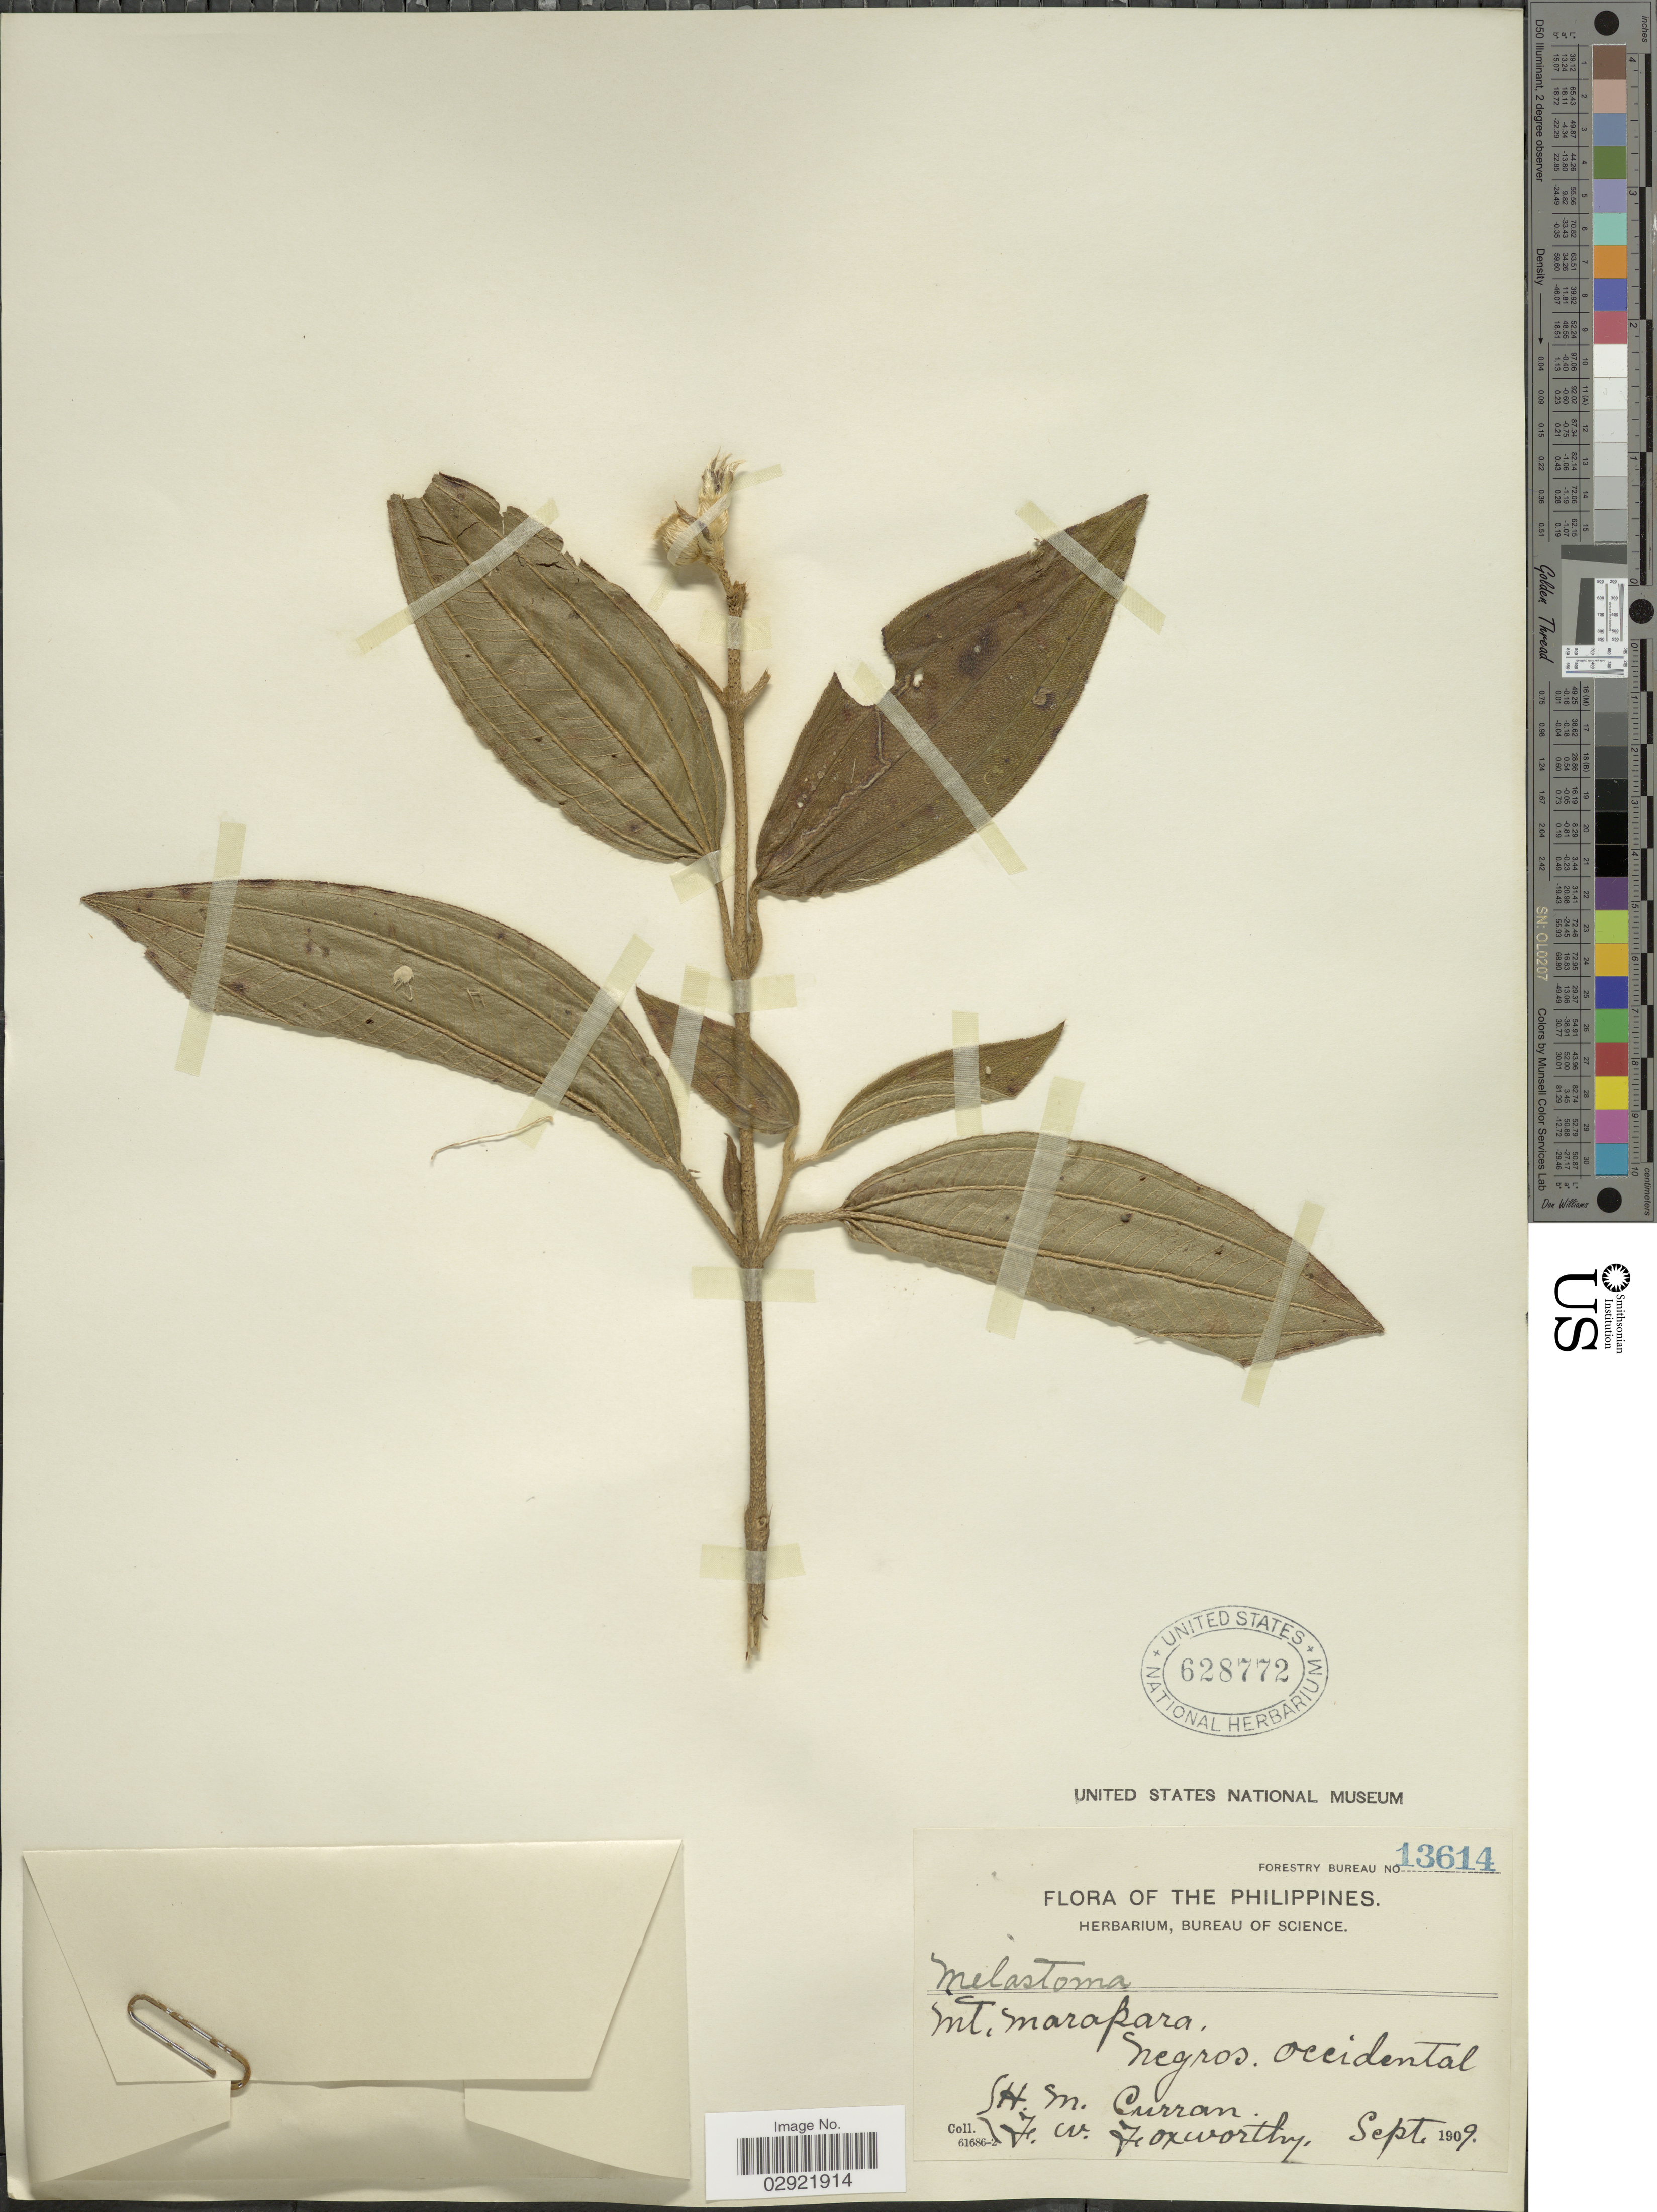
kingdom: Plantae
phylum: Tracheophyta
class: Magnoliopsida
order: Myrtales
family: Melastomataceae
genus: Melastoma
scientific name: Melastoma malabathricum subsp. malabathricum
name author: L.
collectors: H. M. Curran & F. W. Foxworthy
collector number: Forestry Bureau 13614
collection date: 1909-09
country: Philippines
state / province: Western Visayas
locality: Mt. Marapara. Negros. Occidental.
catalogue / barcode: US 628772